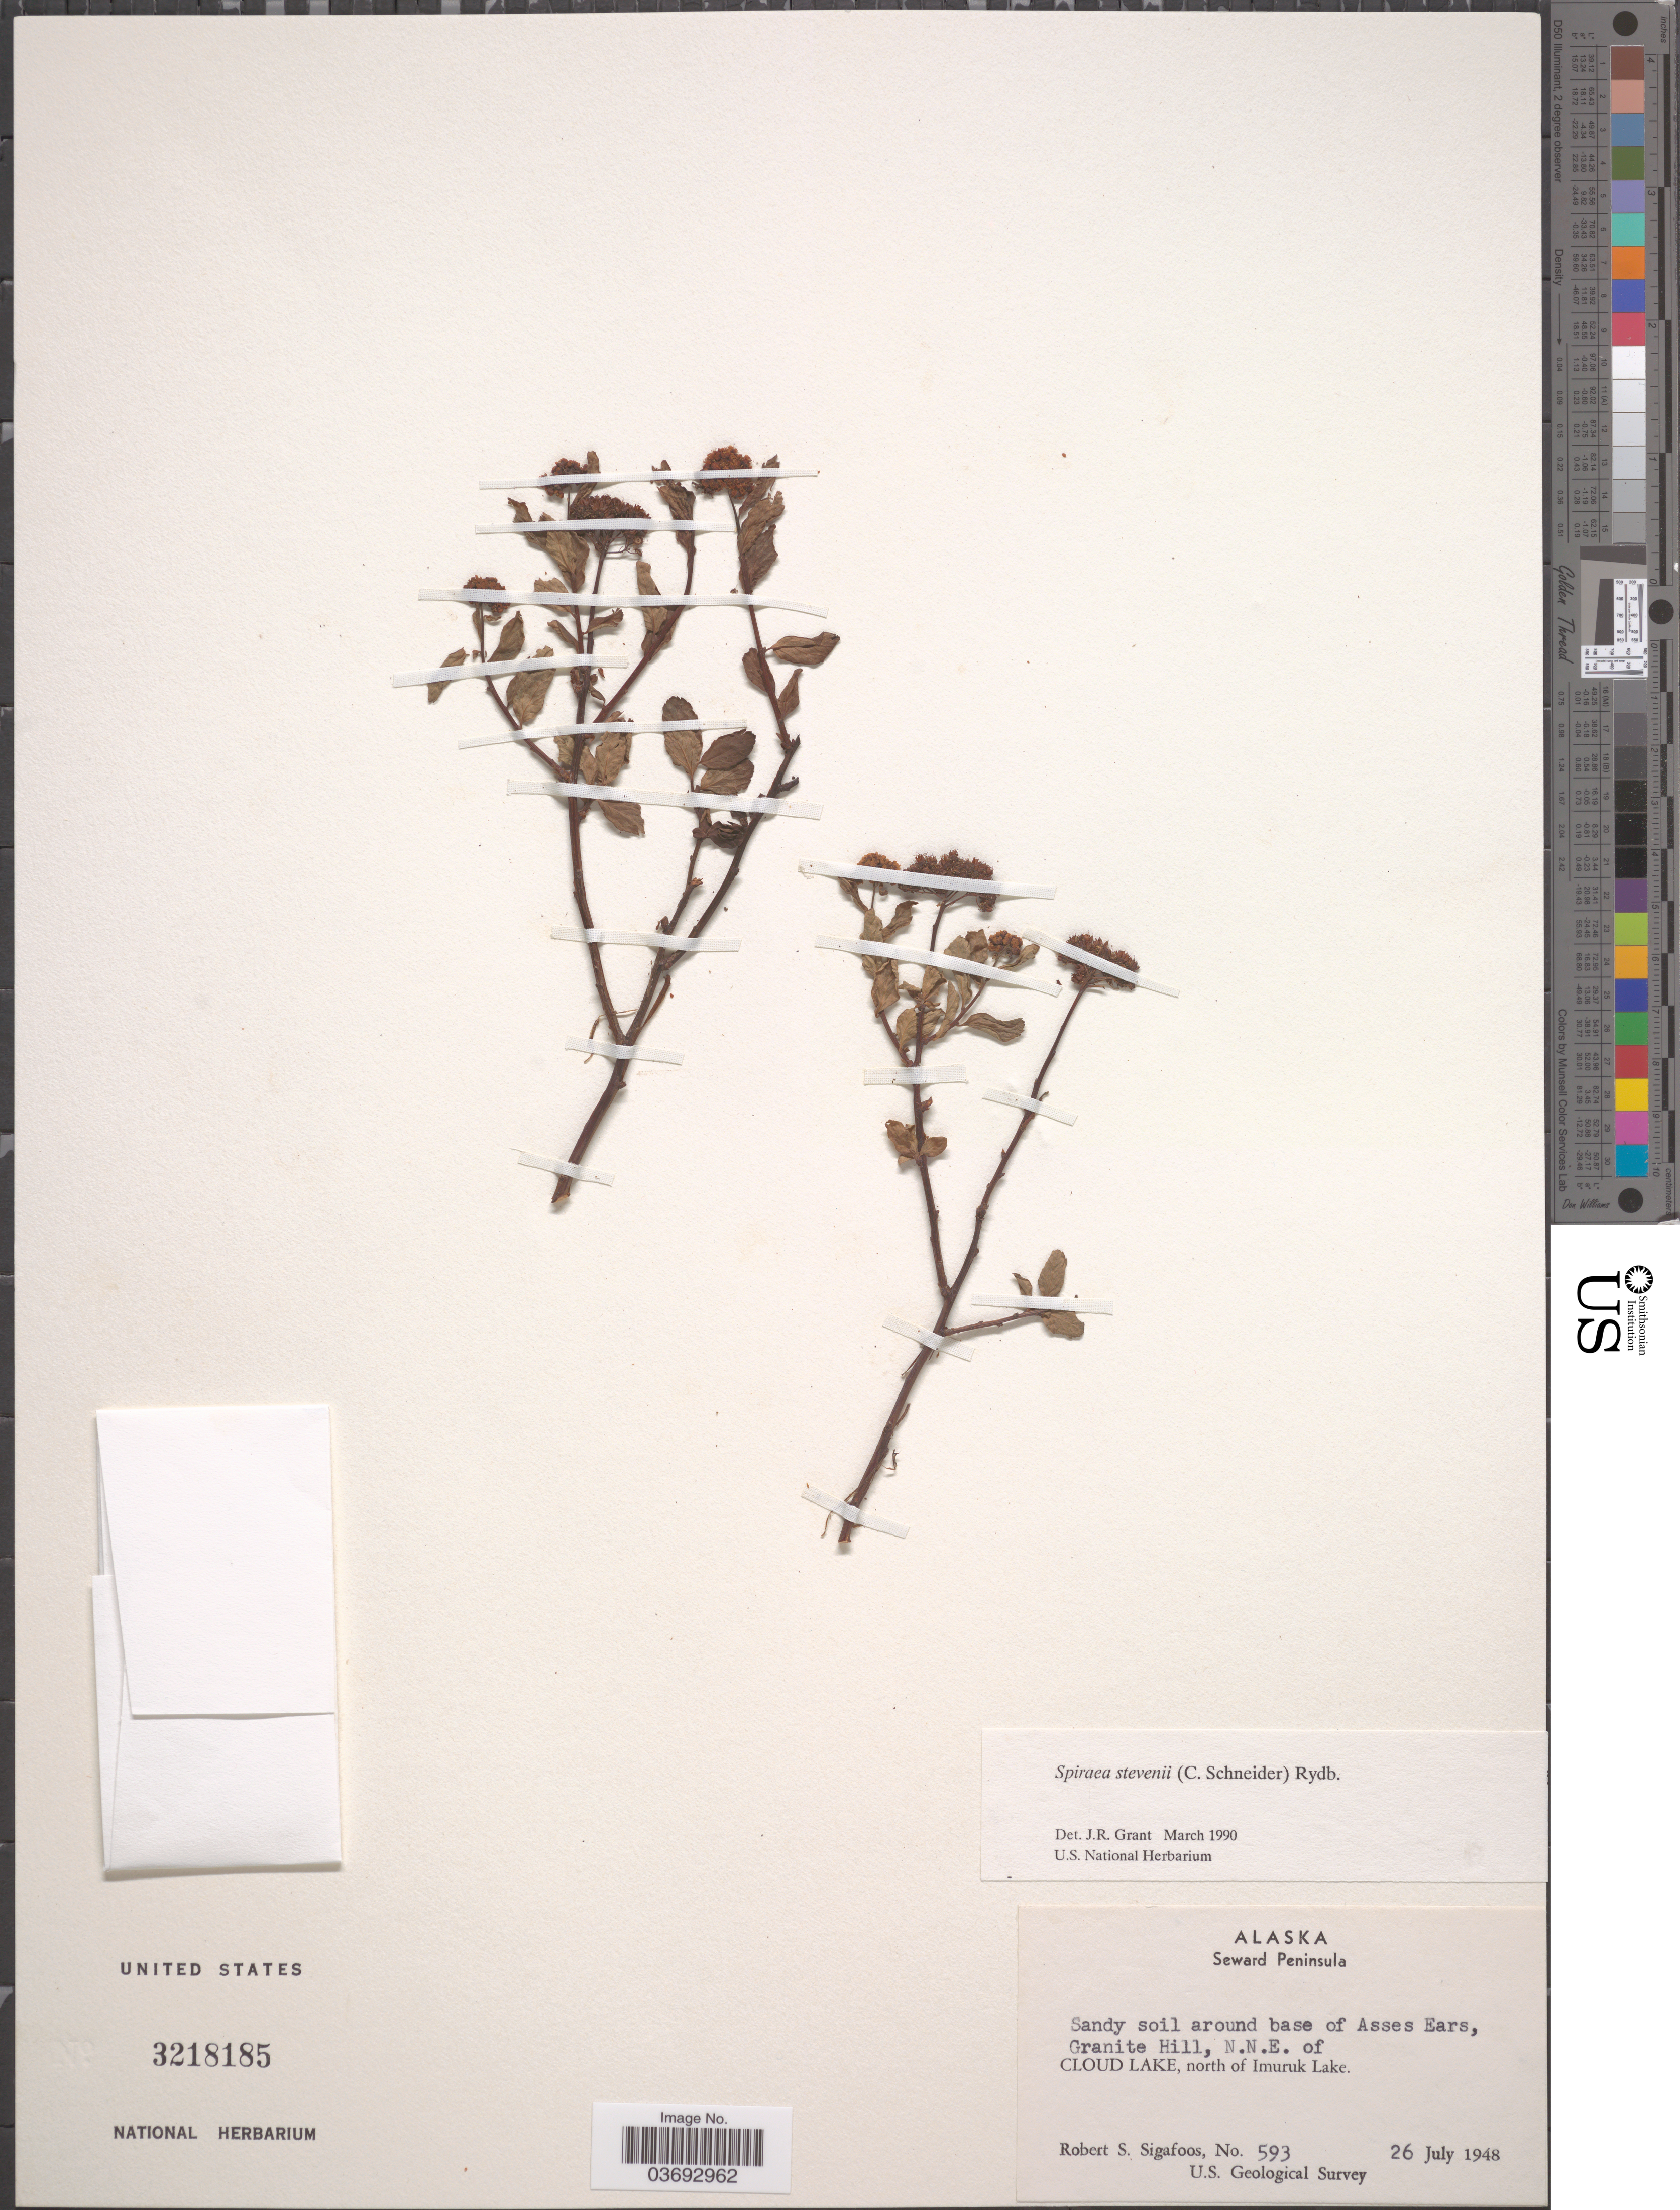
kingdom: Plantae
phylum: Tracheophyta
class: Magnoliopsida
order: Rosales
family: Rosaceae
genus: Spiraea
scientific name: Spiraea stevenii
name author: (C.K. Schneid.) Rydb.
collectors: R. Sigafoos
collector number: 593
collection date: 1948-07-26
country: United States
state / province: Alaska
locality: Seward Peninsula. Sandy soil around base of Asses Ears, Granite Hill, N.N.E. of Cloud Lake, north of Imuruk Lake.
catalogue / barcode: US 3218185